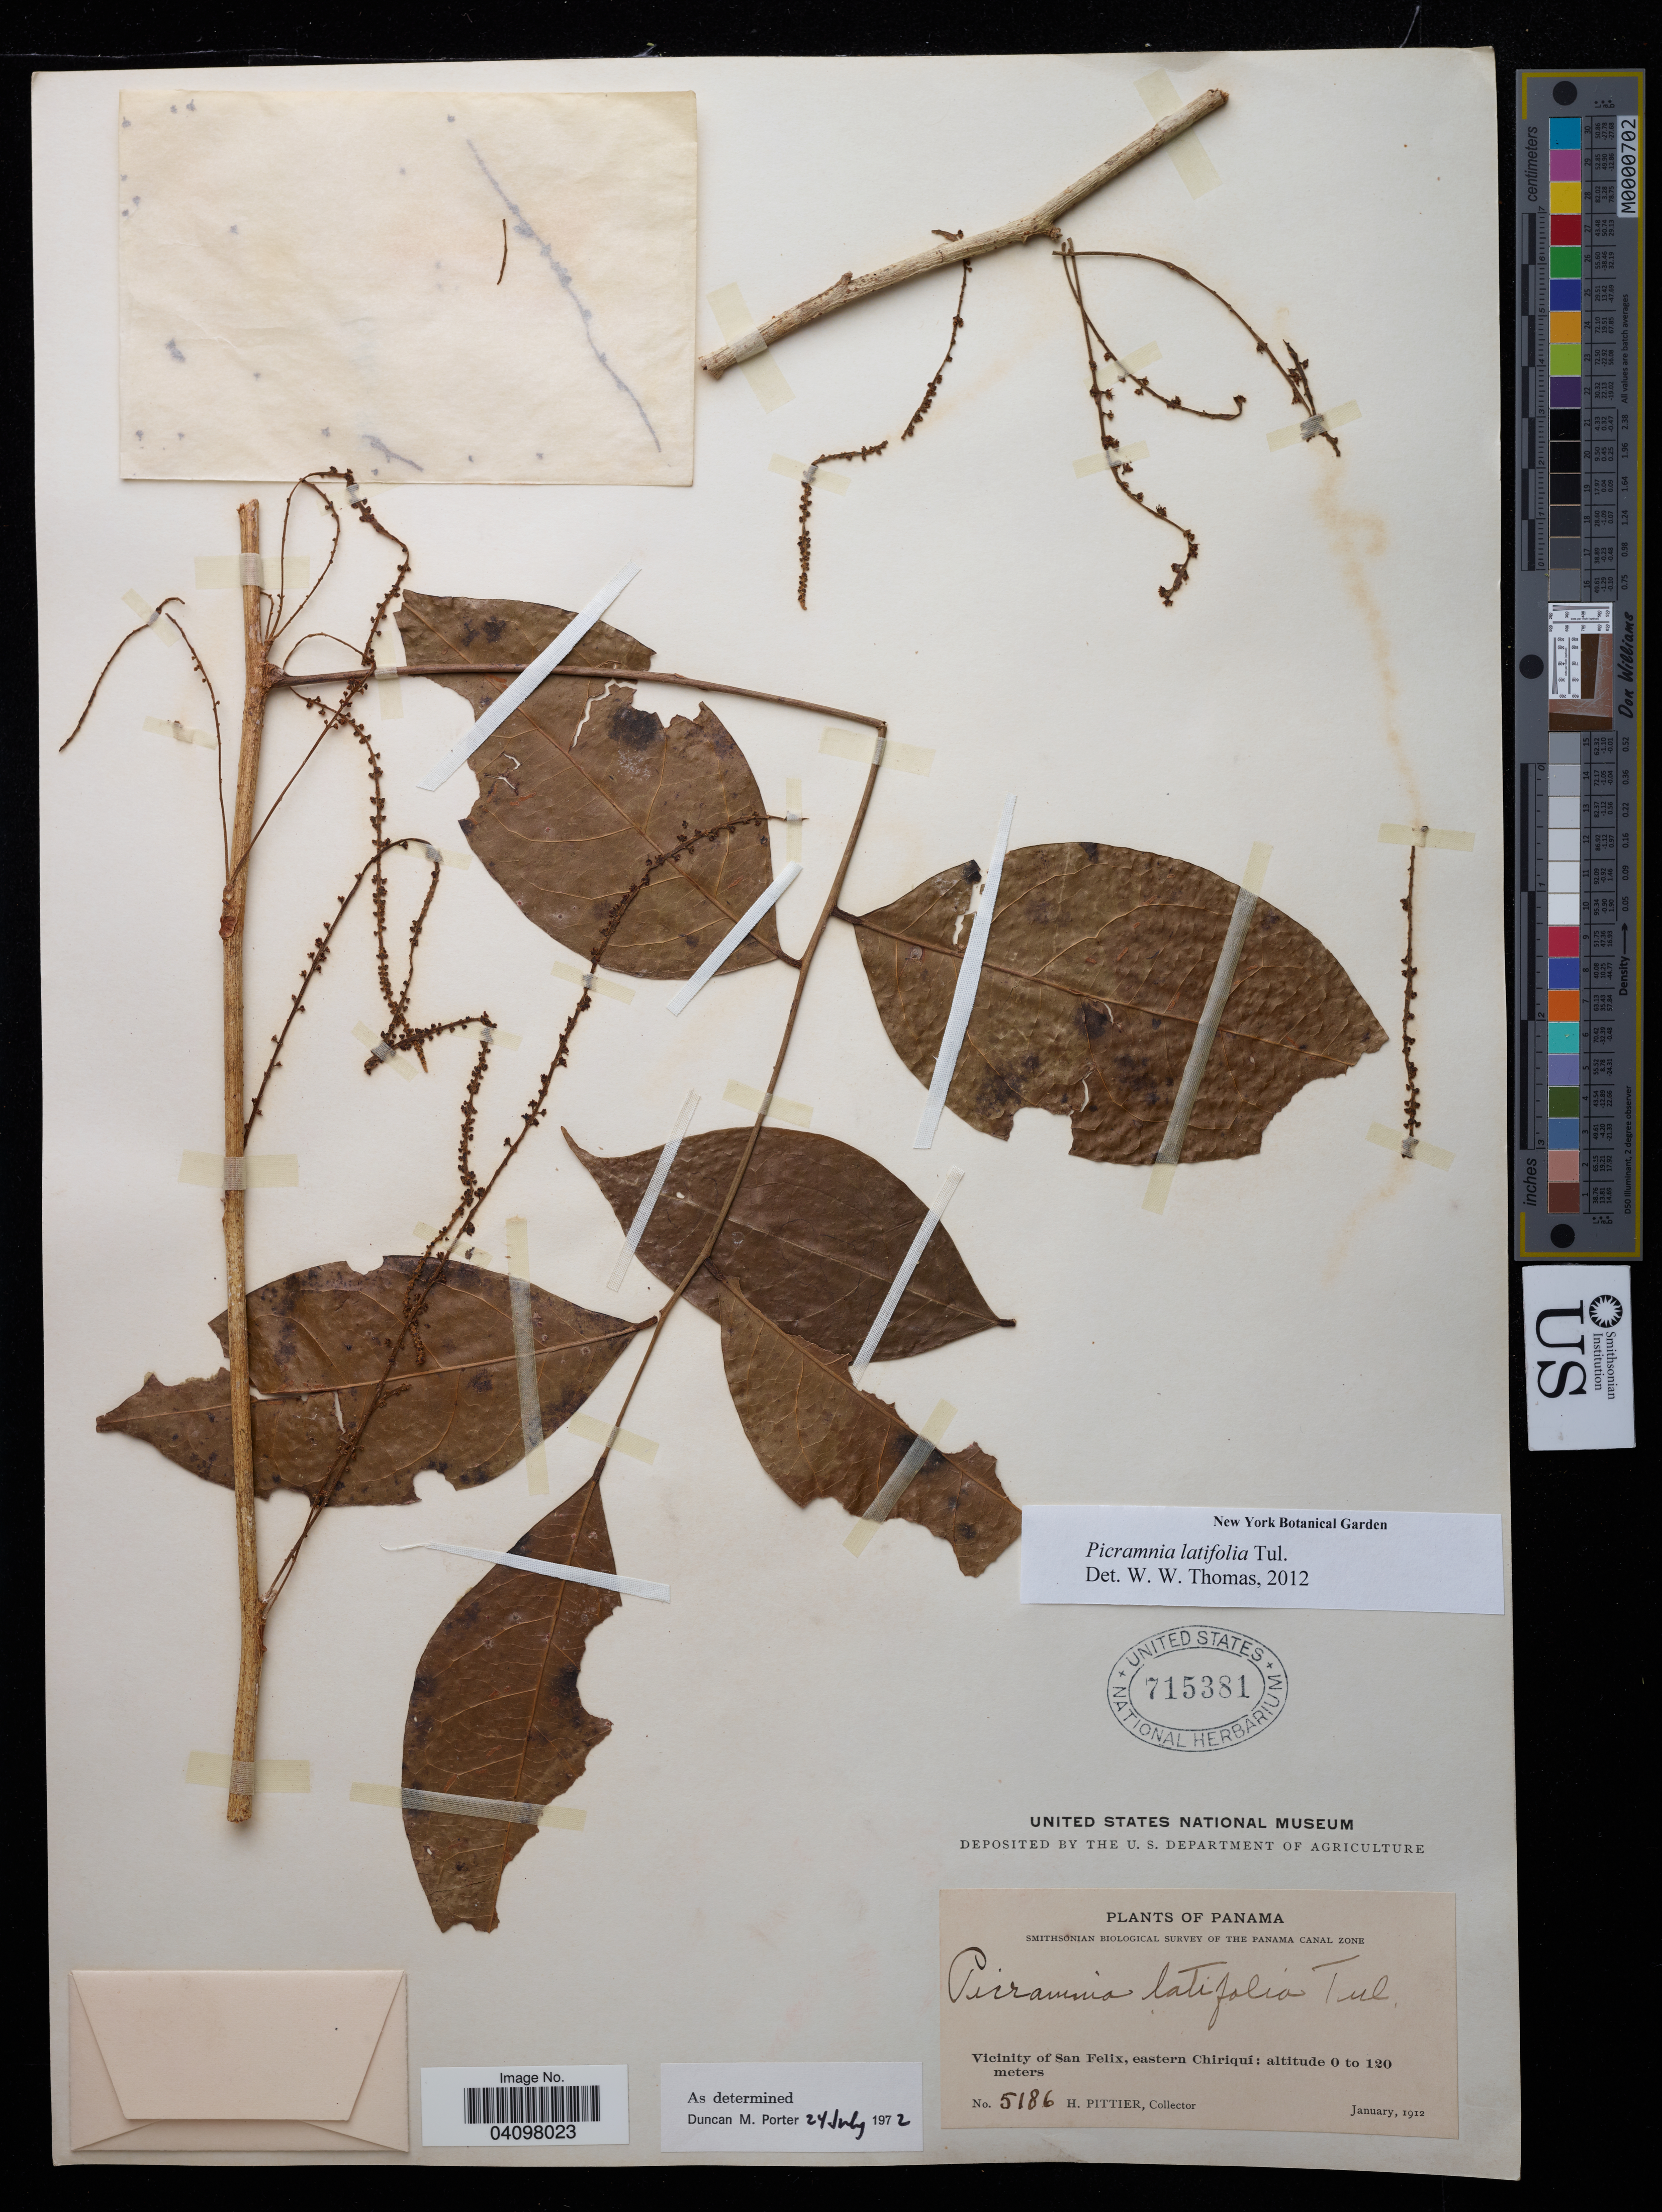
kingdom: Plantae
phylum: Tracheophyta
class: Magnoliopsida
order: Picramniales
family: Picramniaceae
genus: Picramnia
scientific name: Picramnia latifolia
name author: Tul.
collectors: H. F. Pittier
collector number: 5186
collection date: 1912-01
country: Panama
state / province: Chiriqui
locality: Vicinity of San Felix, eastern Chiriquí.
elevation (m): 0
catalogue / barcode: US 715381